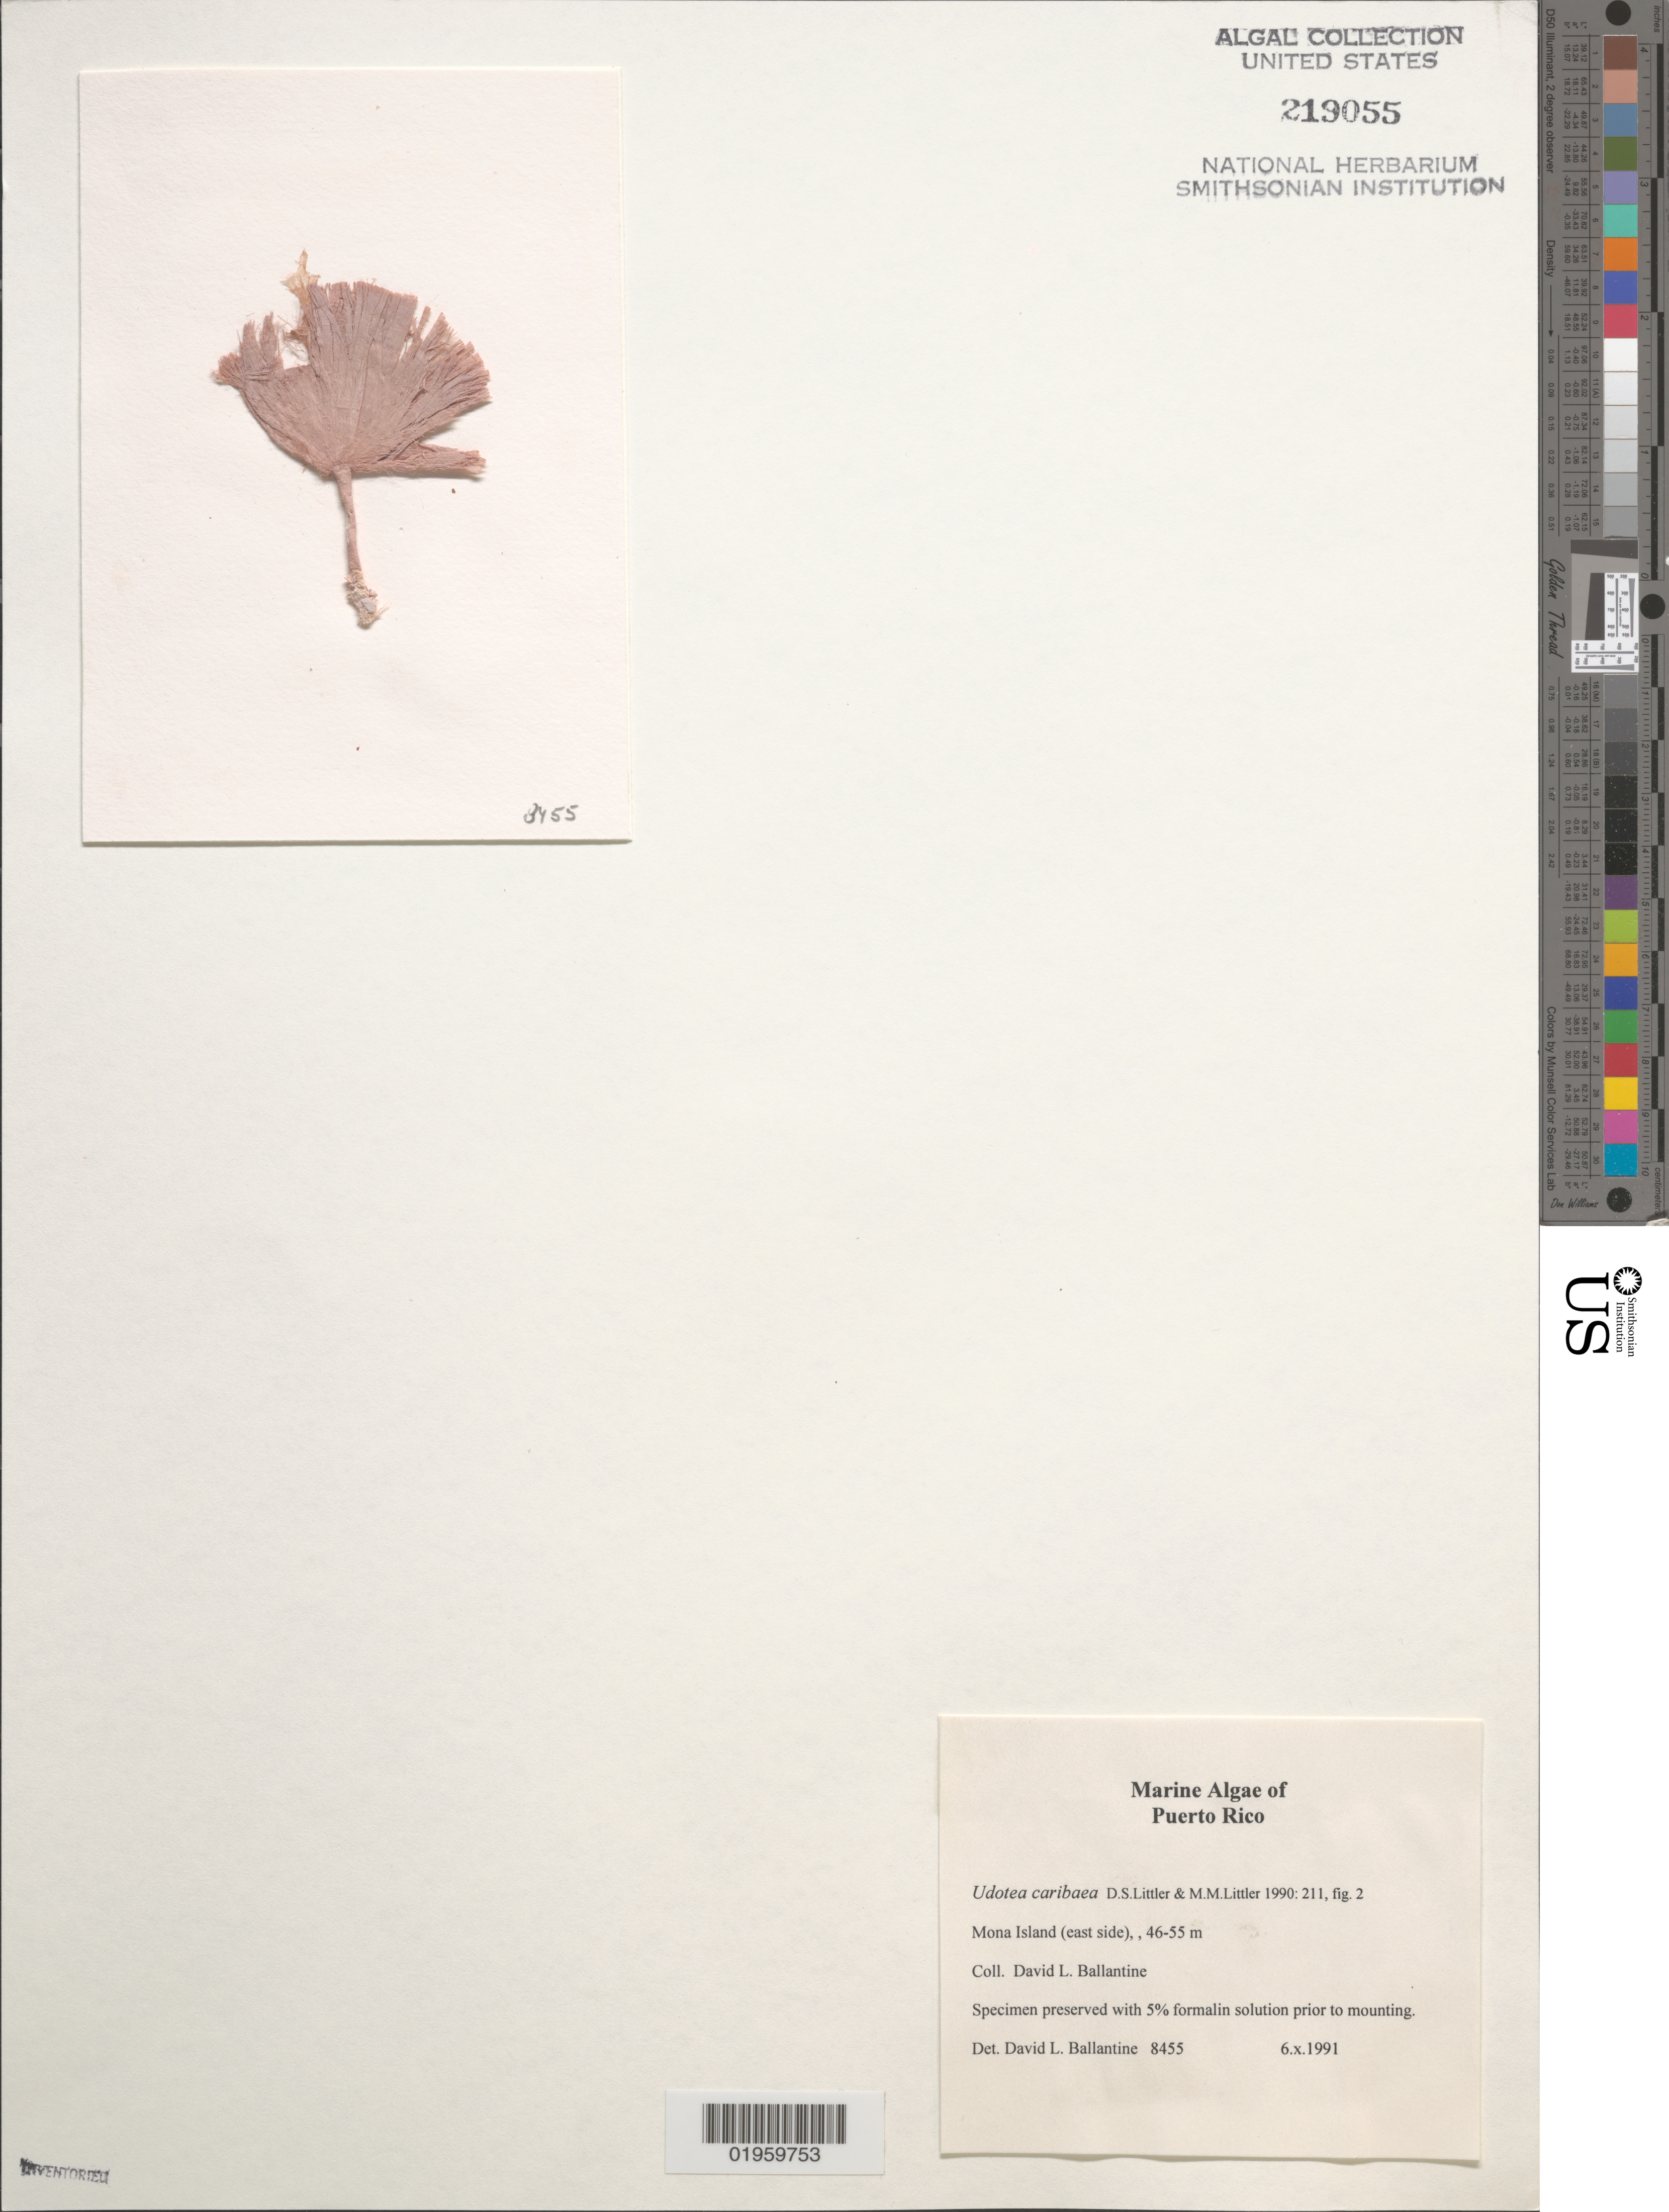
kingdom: Plantae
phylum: Chlorophyta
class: Ulvophyceae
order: Bryopsidales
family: Udoteaceae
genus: Udotea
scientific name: Udotea sp.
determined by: Ballantine, D. L.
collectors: D.L. Ballantine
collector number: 8455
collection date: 1991-10-06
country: Puerto Rico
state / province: Mayagüez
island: Mona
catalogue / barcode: US 219055